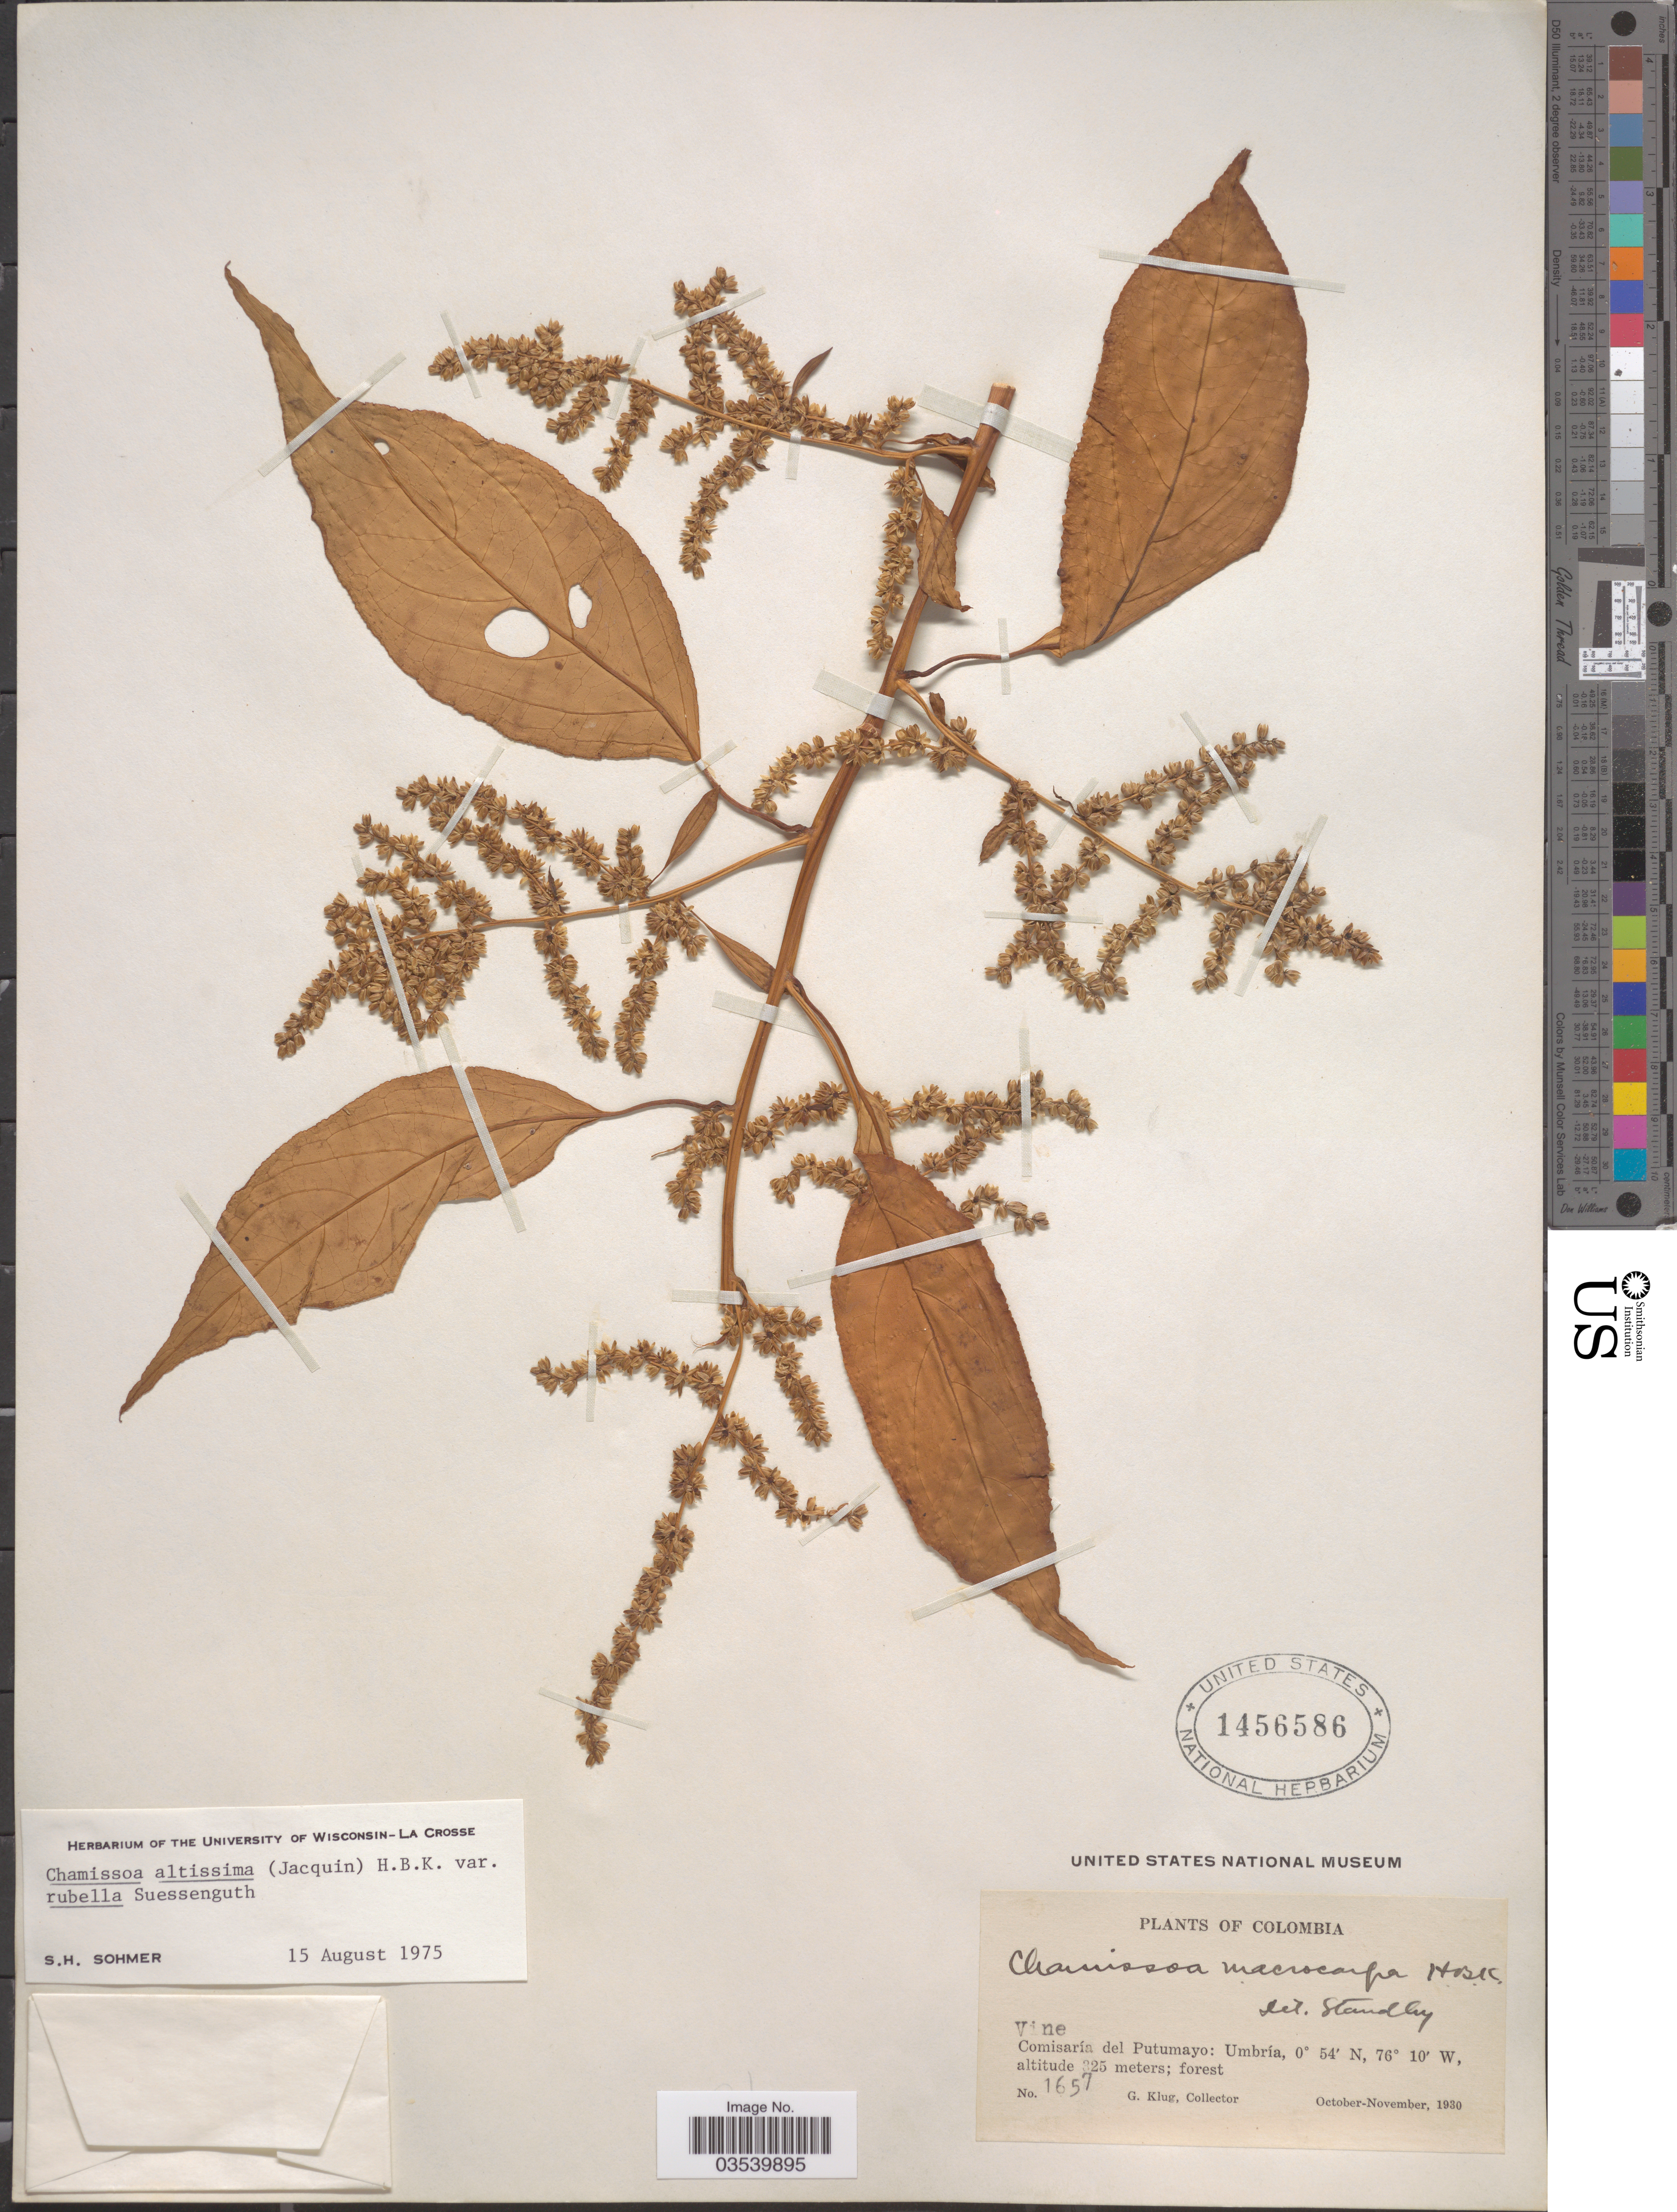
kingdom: Plantae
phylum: Tracheophyta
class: Magnoliopsida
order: Caryophyllales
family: Amaranthaceae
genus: Chamissoa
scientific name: Chamissoa altissima var. rubella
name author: Suess.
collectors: G. Klug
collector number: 1657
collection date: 1930-10/1930-11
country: Colombia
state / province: Putumayo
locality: Comisaría del Putumayo: Umbría.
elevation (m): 325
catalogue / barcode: US 1456586